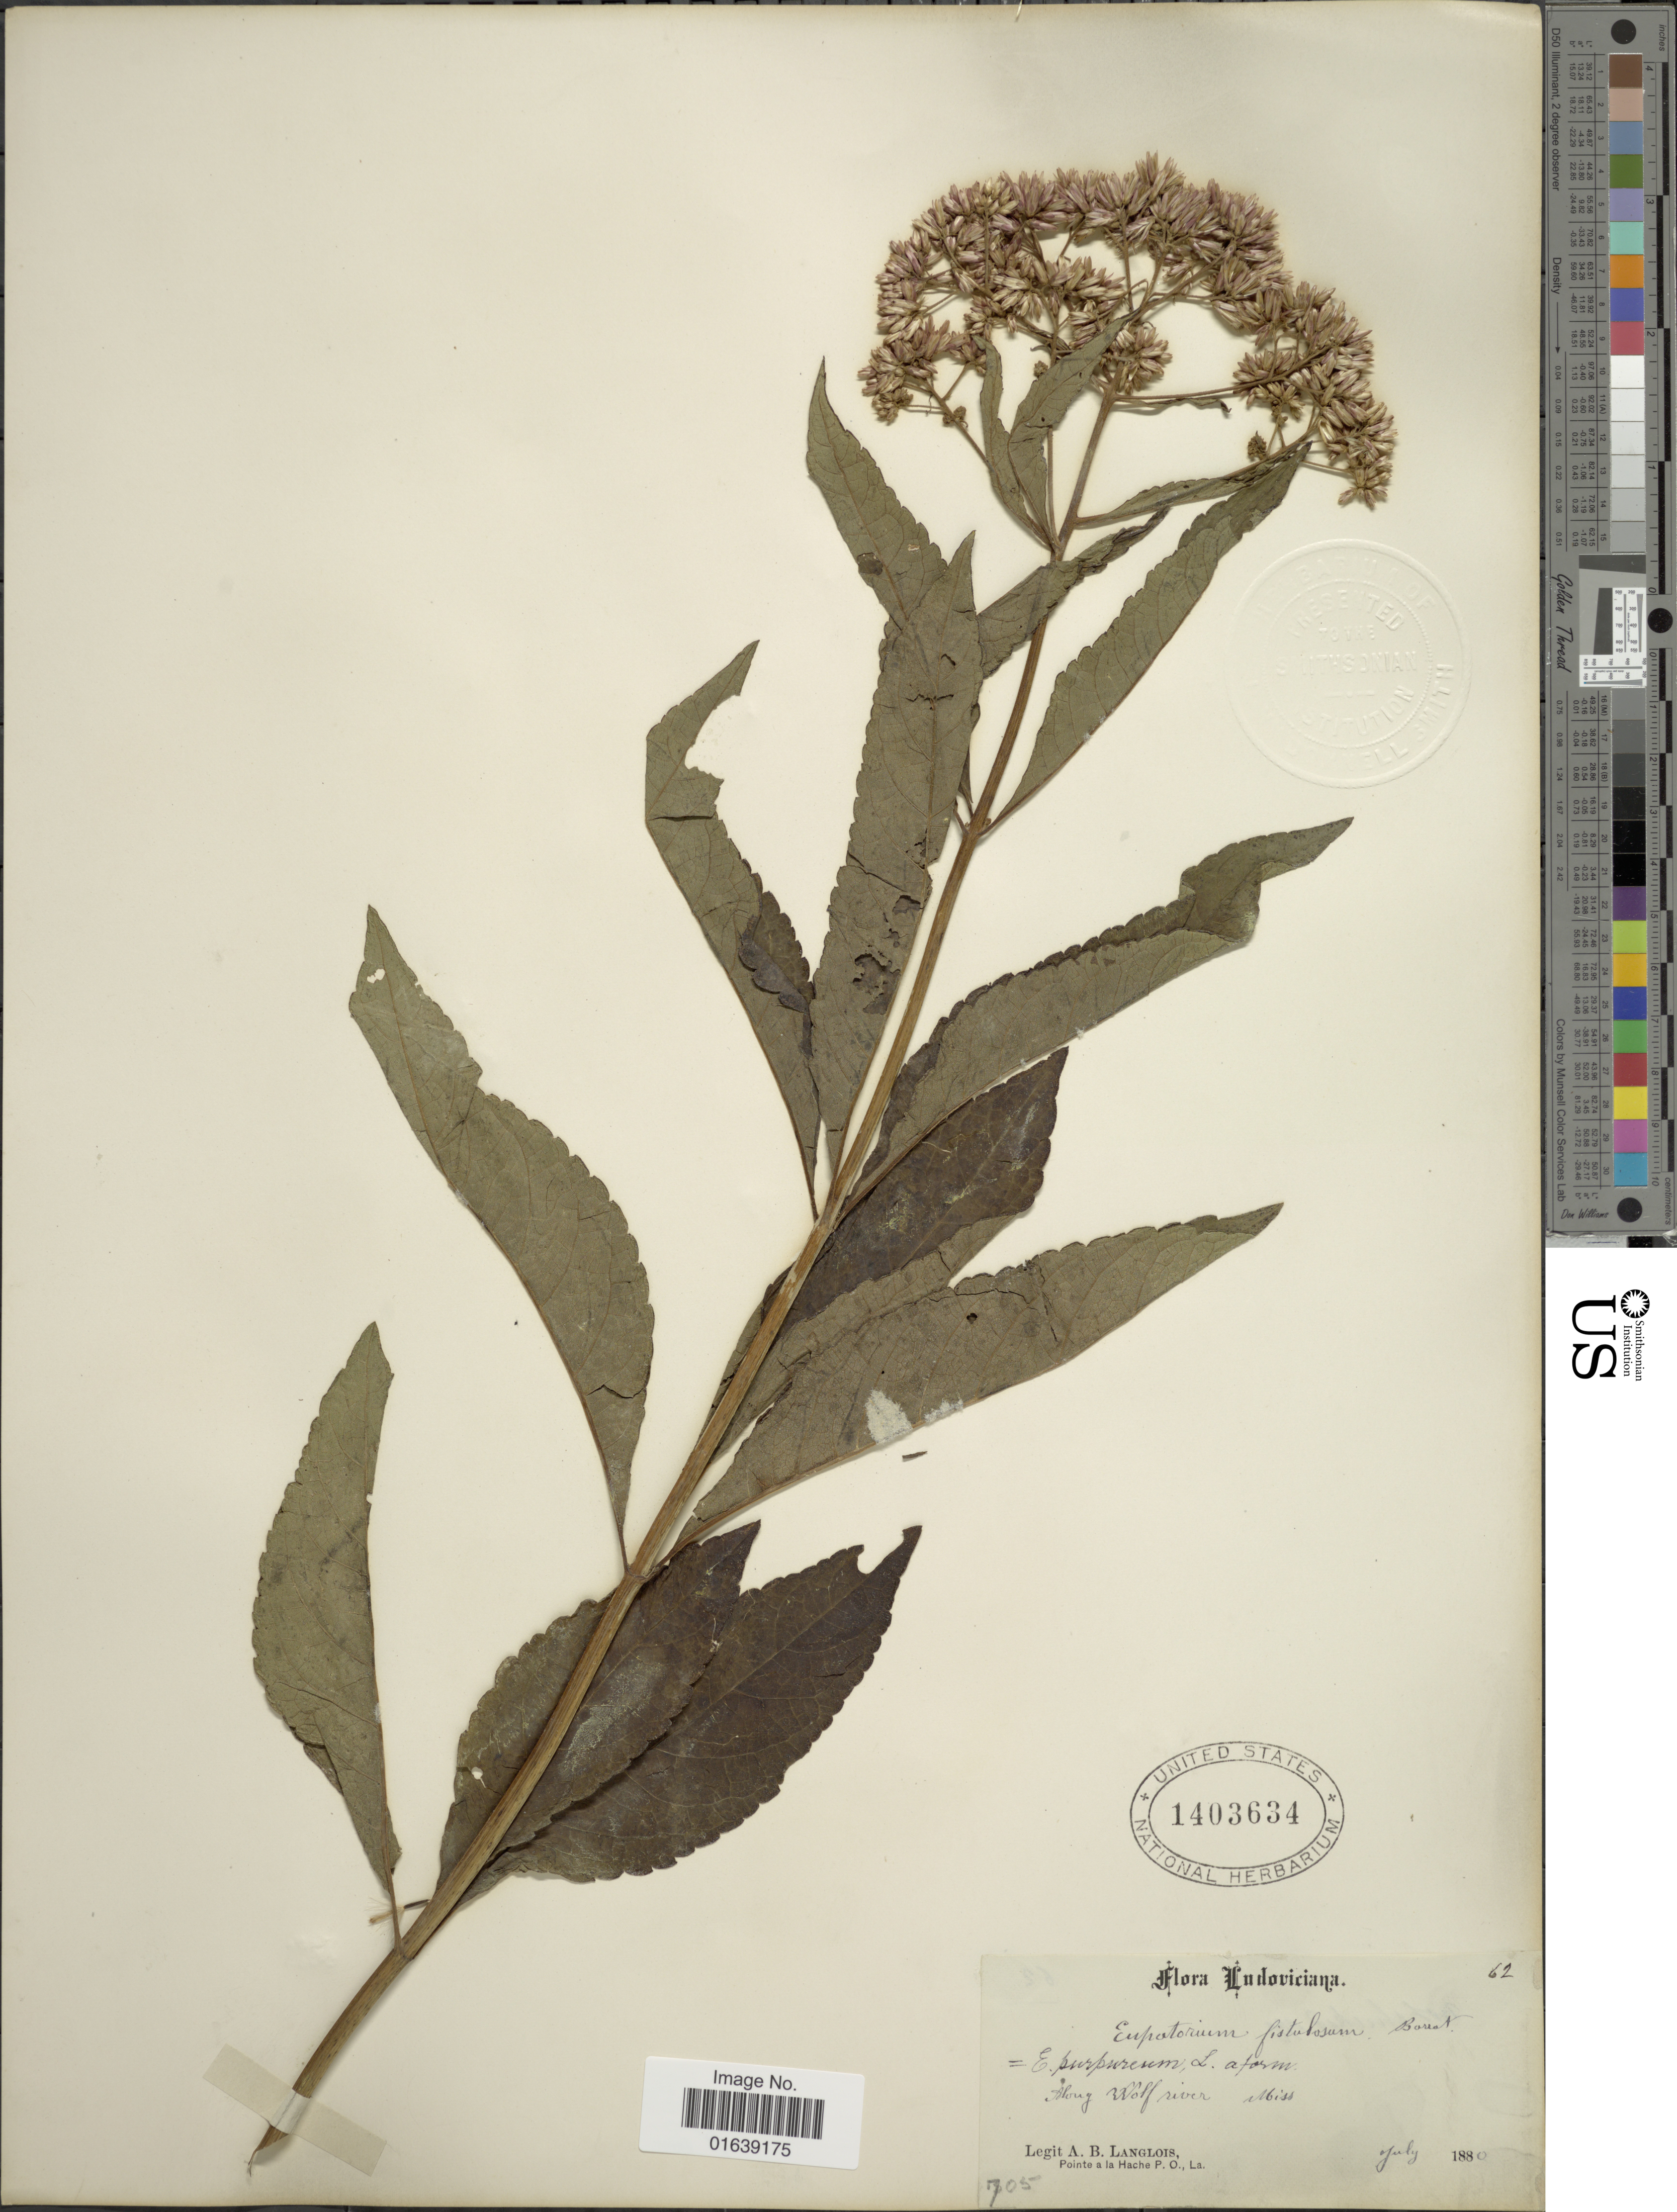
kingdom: Plantae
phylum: Tracheophyta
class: Magnoliopsida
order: Asterales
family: Asteraceae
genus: Eupatorium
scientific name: Eupatorium fistulosum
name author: Barratt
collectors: A. Langlois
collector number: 705/62?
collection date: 1880-07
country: United States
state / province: Mississippi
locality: Along Woolf river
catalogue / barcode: US 1403634